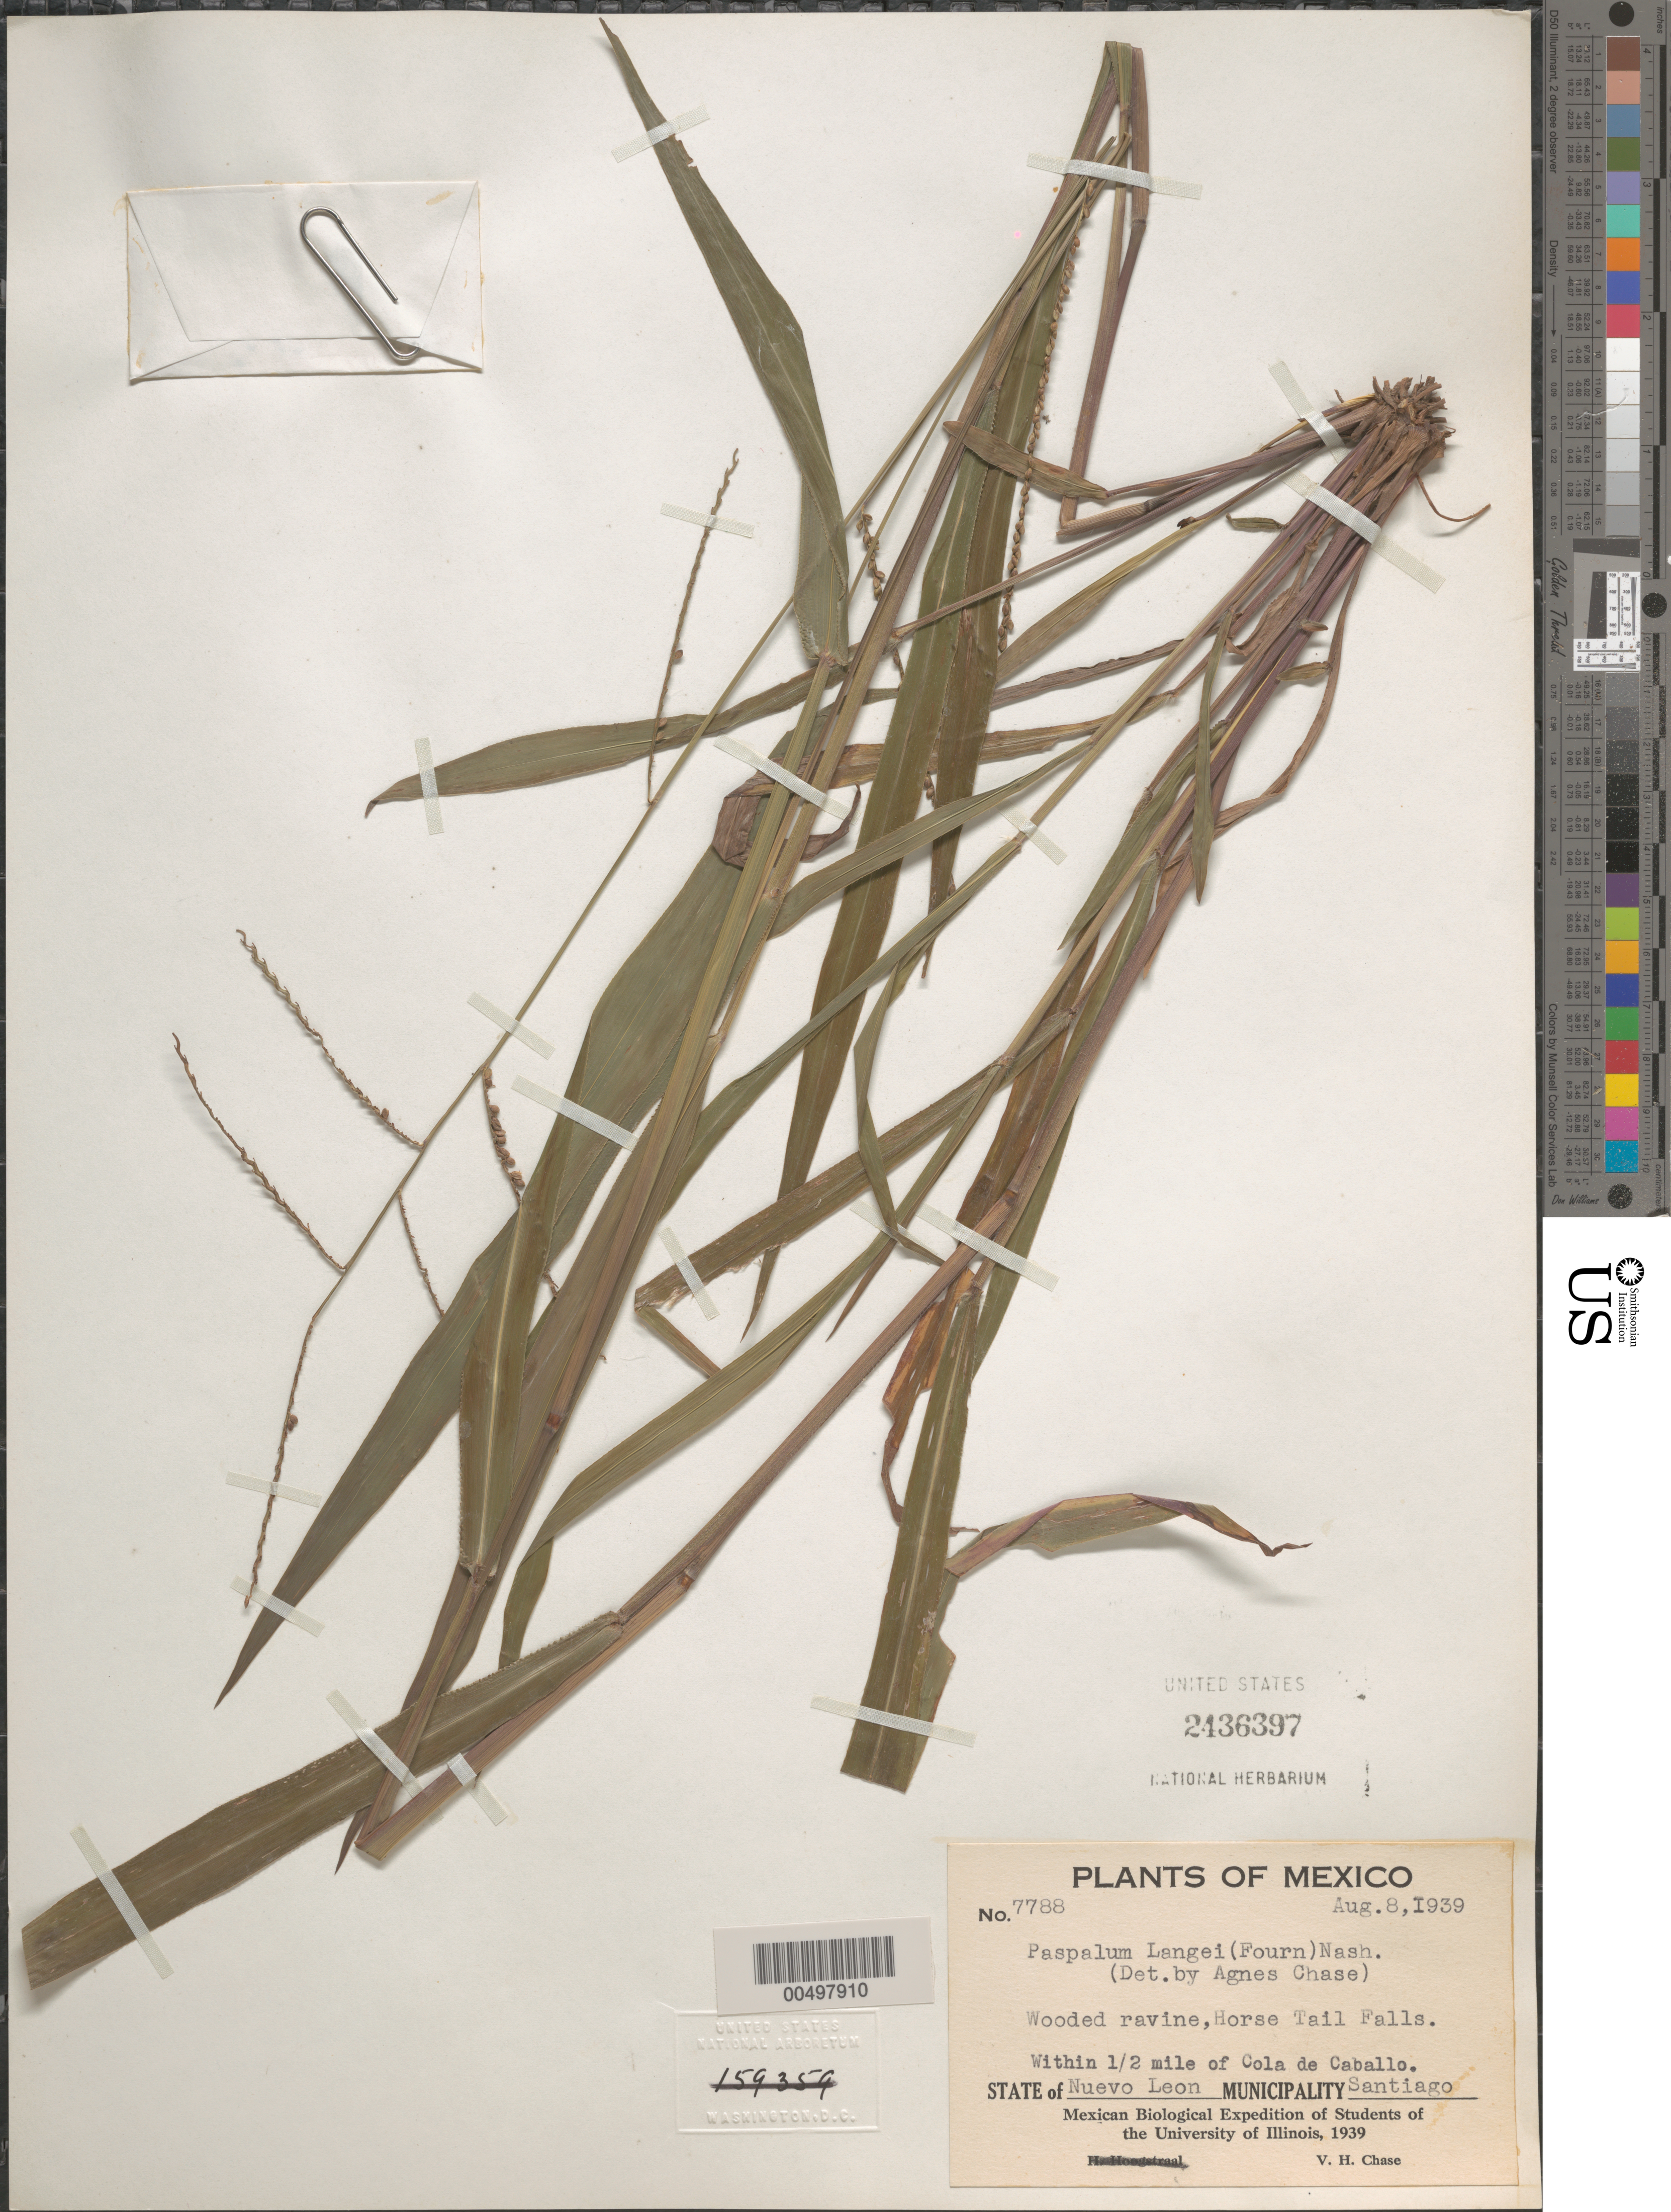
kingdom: Plantae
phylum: Tracheophyta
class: Liliopsida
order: Poales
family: Poaceae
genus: Paspalum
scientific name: Paspalum langei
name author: (E. Fourn.) Nash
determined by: Chase, [M.] Agnes, (US)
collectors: V. H. Chase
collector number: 7788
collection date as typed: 8 Aug 1939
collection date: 1939-08-08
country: Mexico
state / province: Nuevo Leon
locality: Horse Tail Falls, within 0.5 mi of Cola de Caballo, Santiago Mun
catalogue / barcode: US 2436397